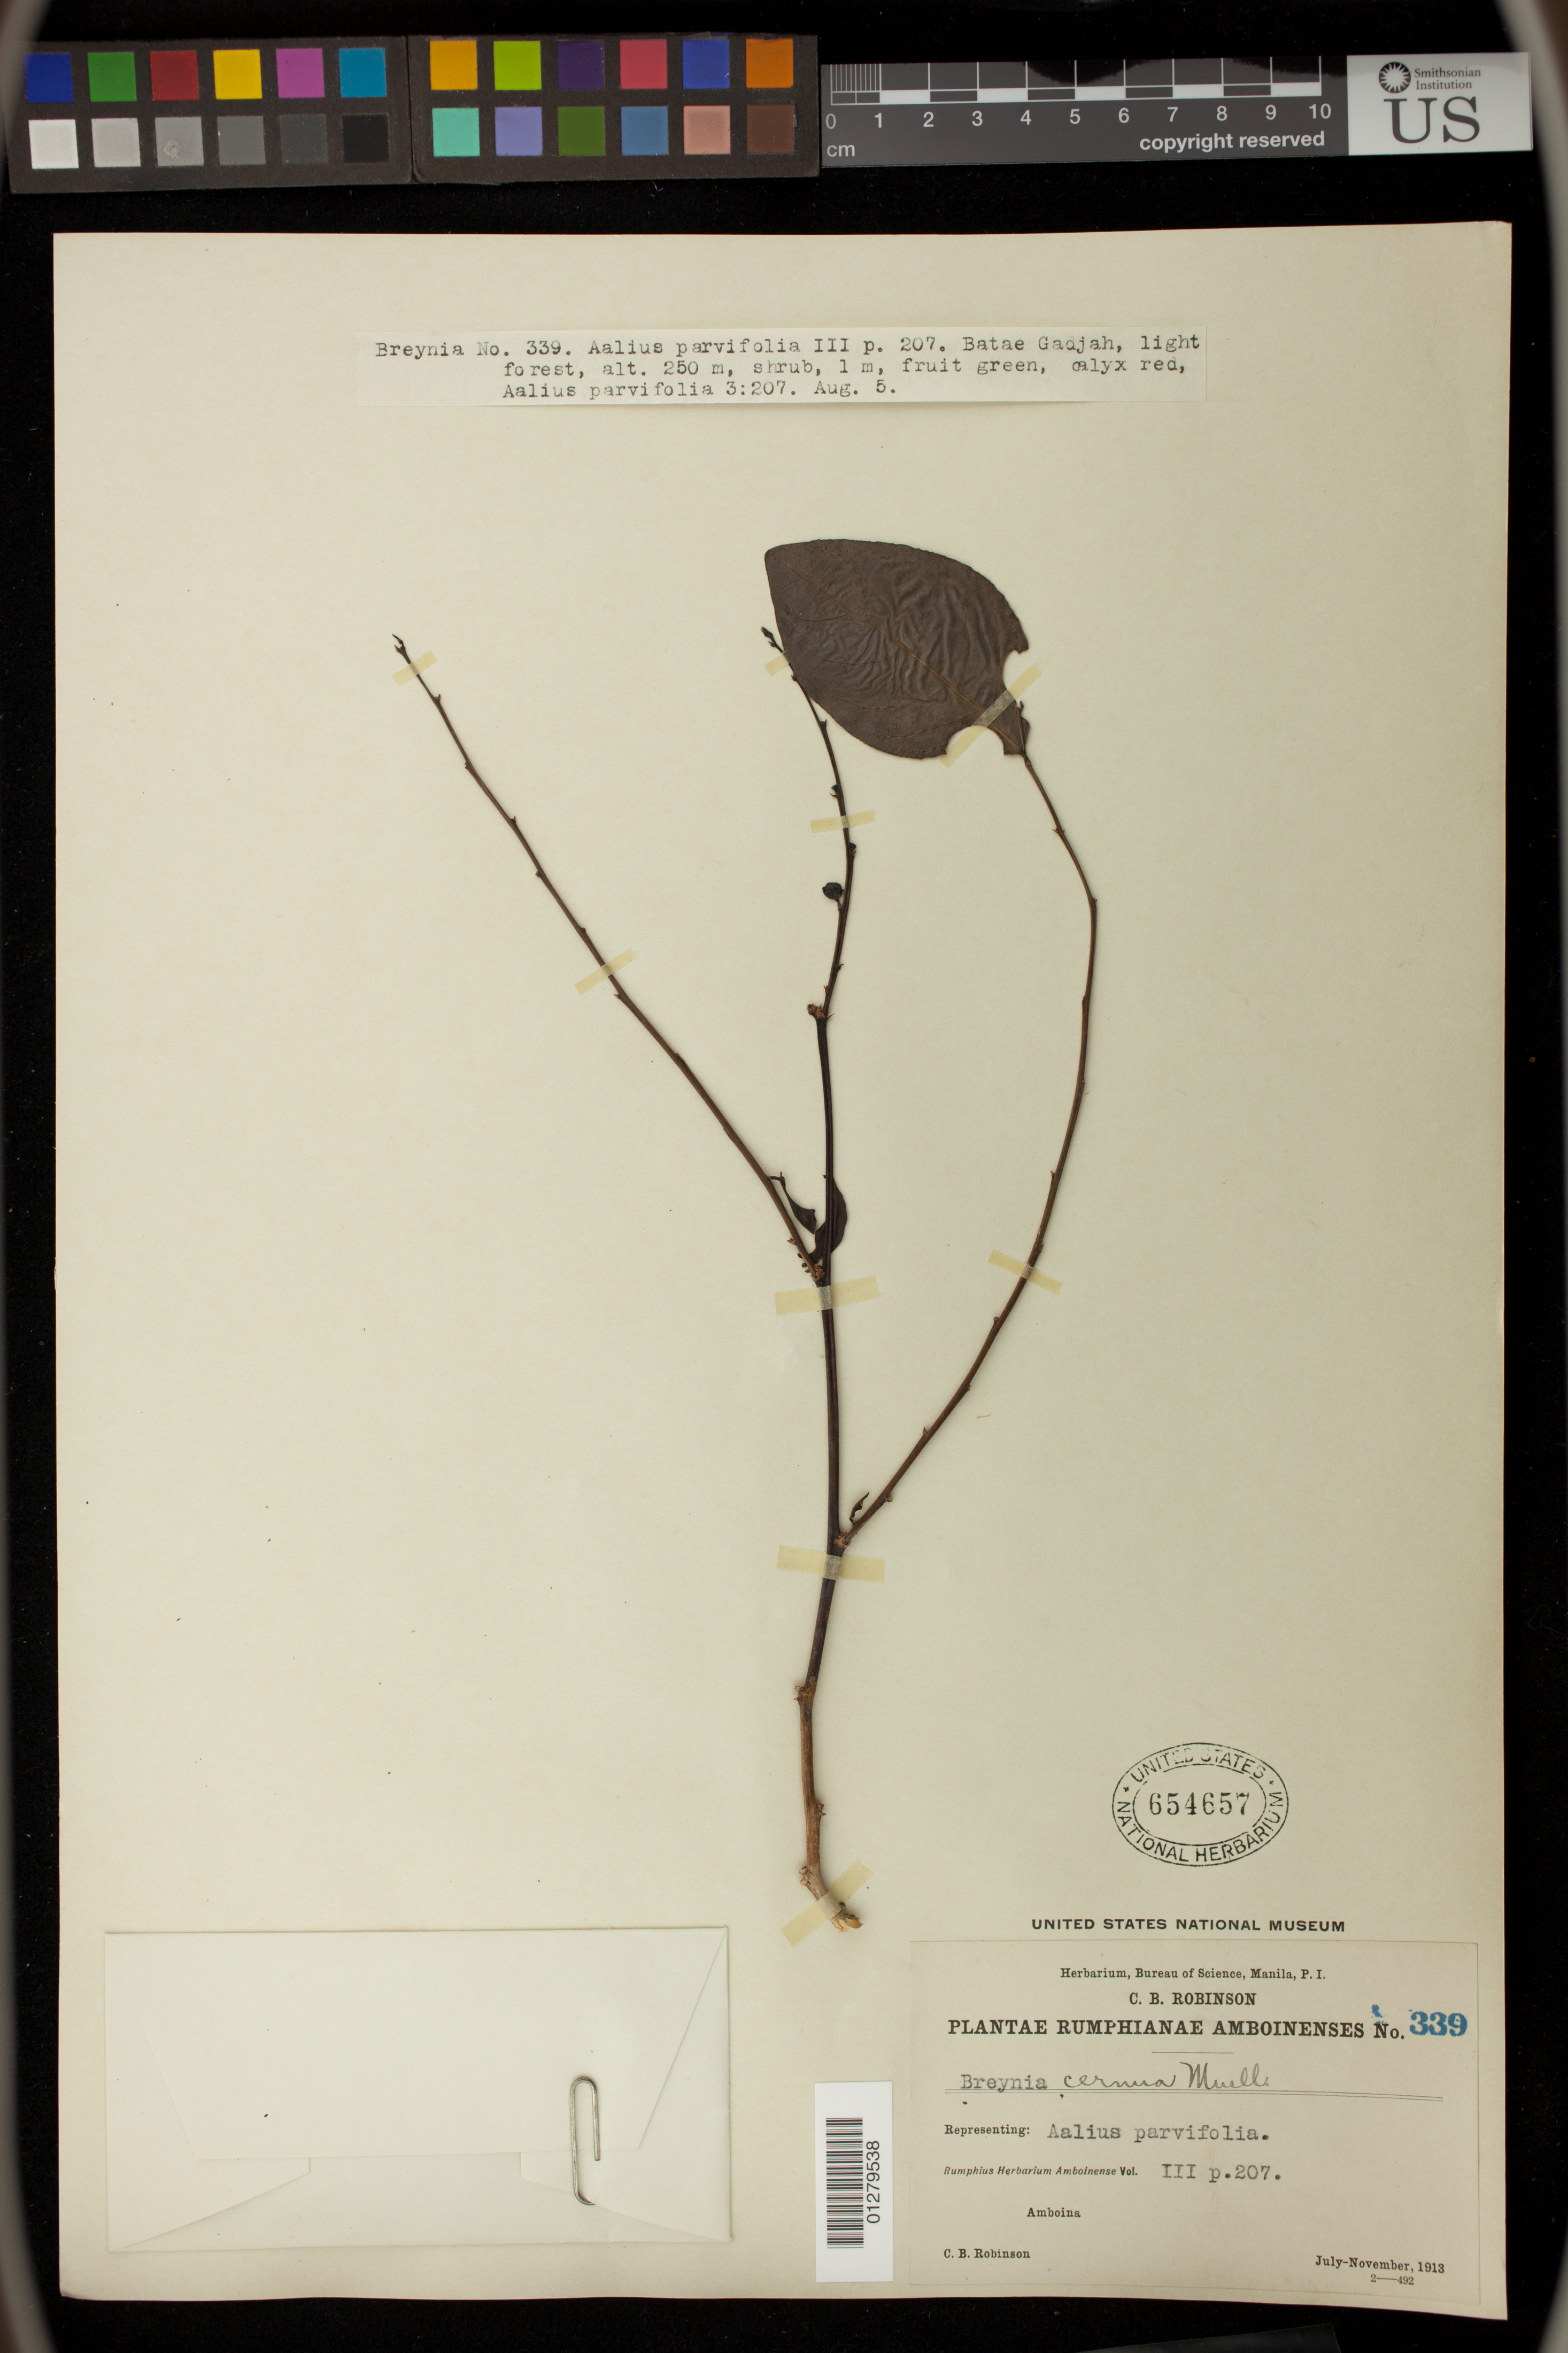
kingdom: Plantae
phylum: Tracheophyta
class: Magnoliopsida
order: Malpighiales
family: Phyllanthaceae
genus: Phyllanthus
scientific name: Phyllanthus cernuus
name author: Poir.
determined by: Wagner, W. L., (BOT), Smithsonian Institution - National Museum of Natural History (UNITED STATES)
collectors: C. Robinson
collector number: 339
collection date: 1913-08-05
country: Indonesia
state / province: Maluku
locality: Batae Gadjah [Wai Batu Gajah]. Amboina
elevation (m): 250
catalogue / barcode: US 654657